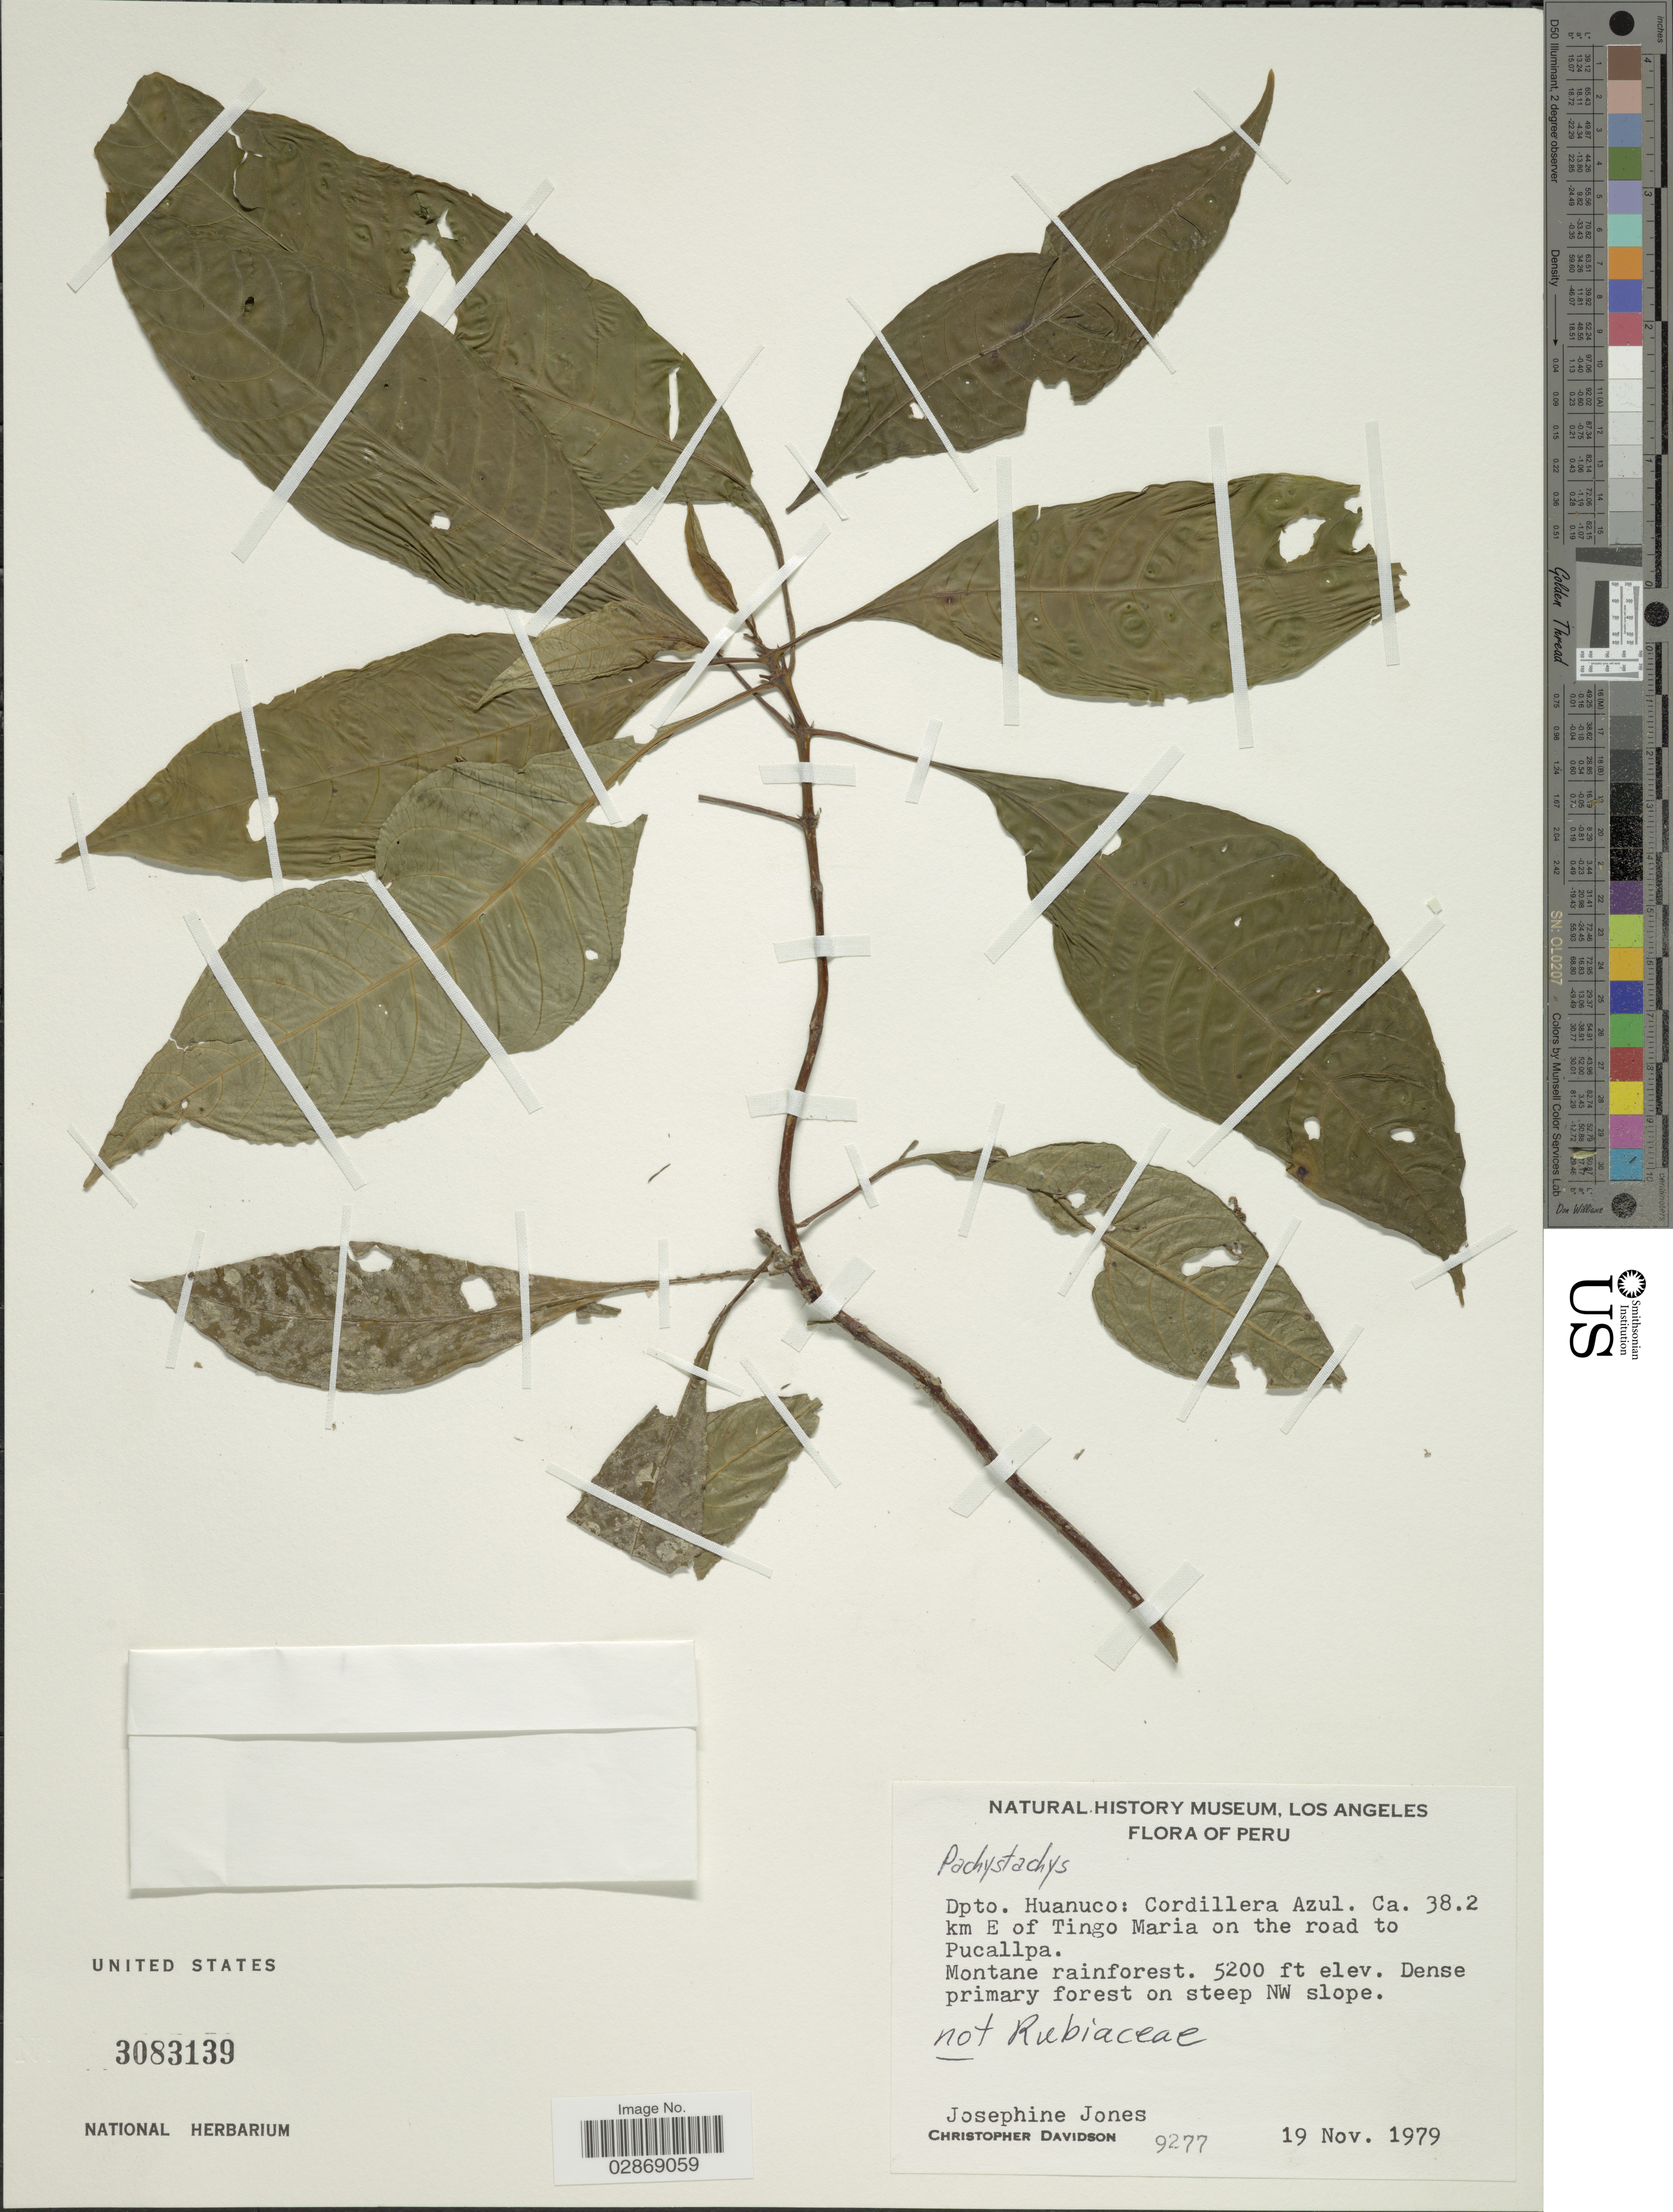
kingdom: Plantae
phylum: Tracheophyta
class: Magnoliopsida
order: Lamiales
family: Acanthaceae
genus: Pachystachys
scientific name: Pachystachys sp.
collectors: J. Jones & C. Davidson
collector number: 9277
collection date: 1979-11-19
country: Peru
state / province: Huánuco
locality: Dpto. Huanuco: Cordillera Azul. Ca. 38.2 km E of Tingo Maria on the road to Pucallpa.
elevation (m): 1585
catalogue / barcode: US 3083139